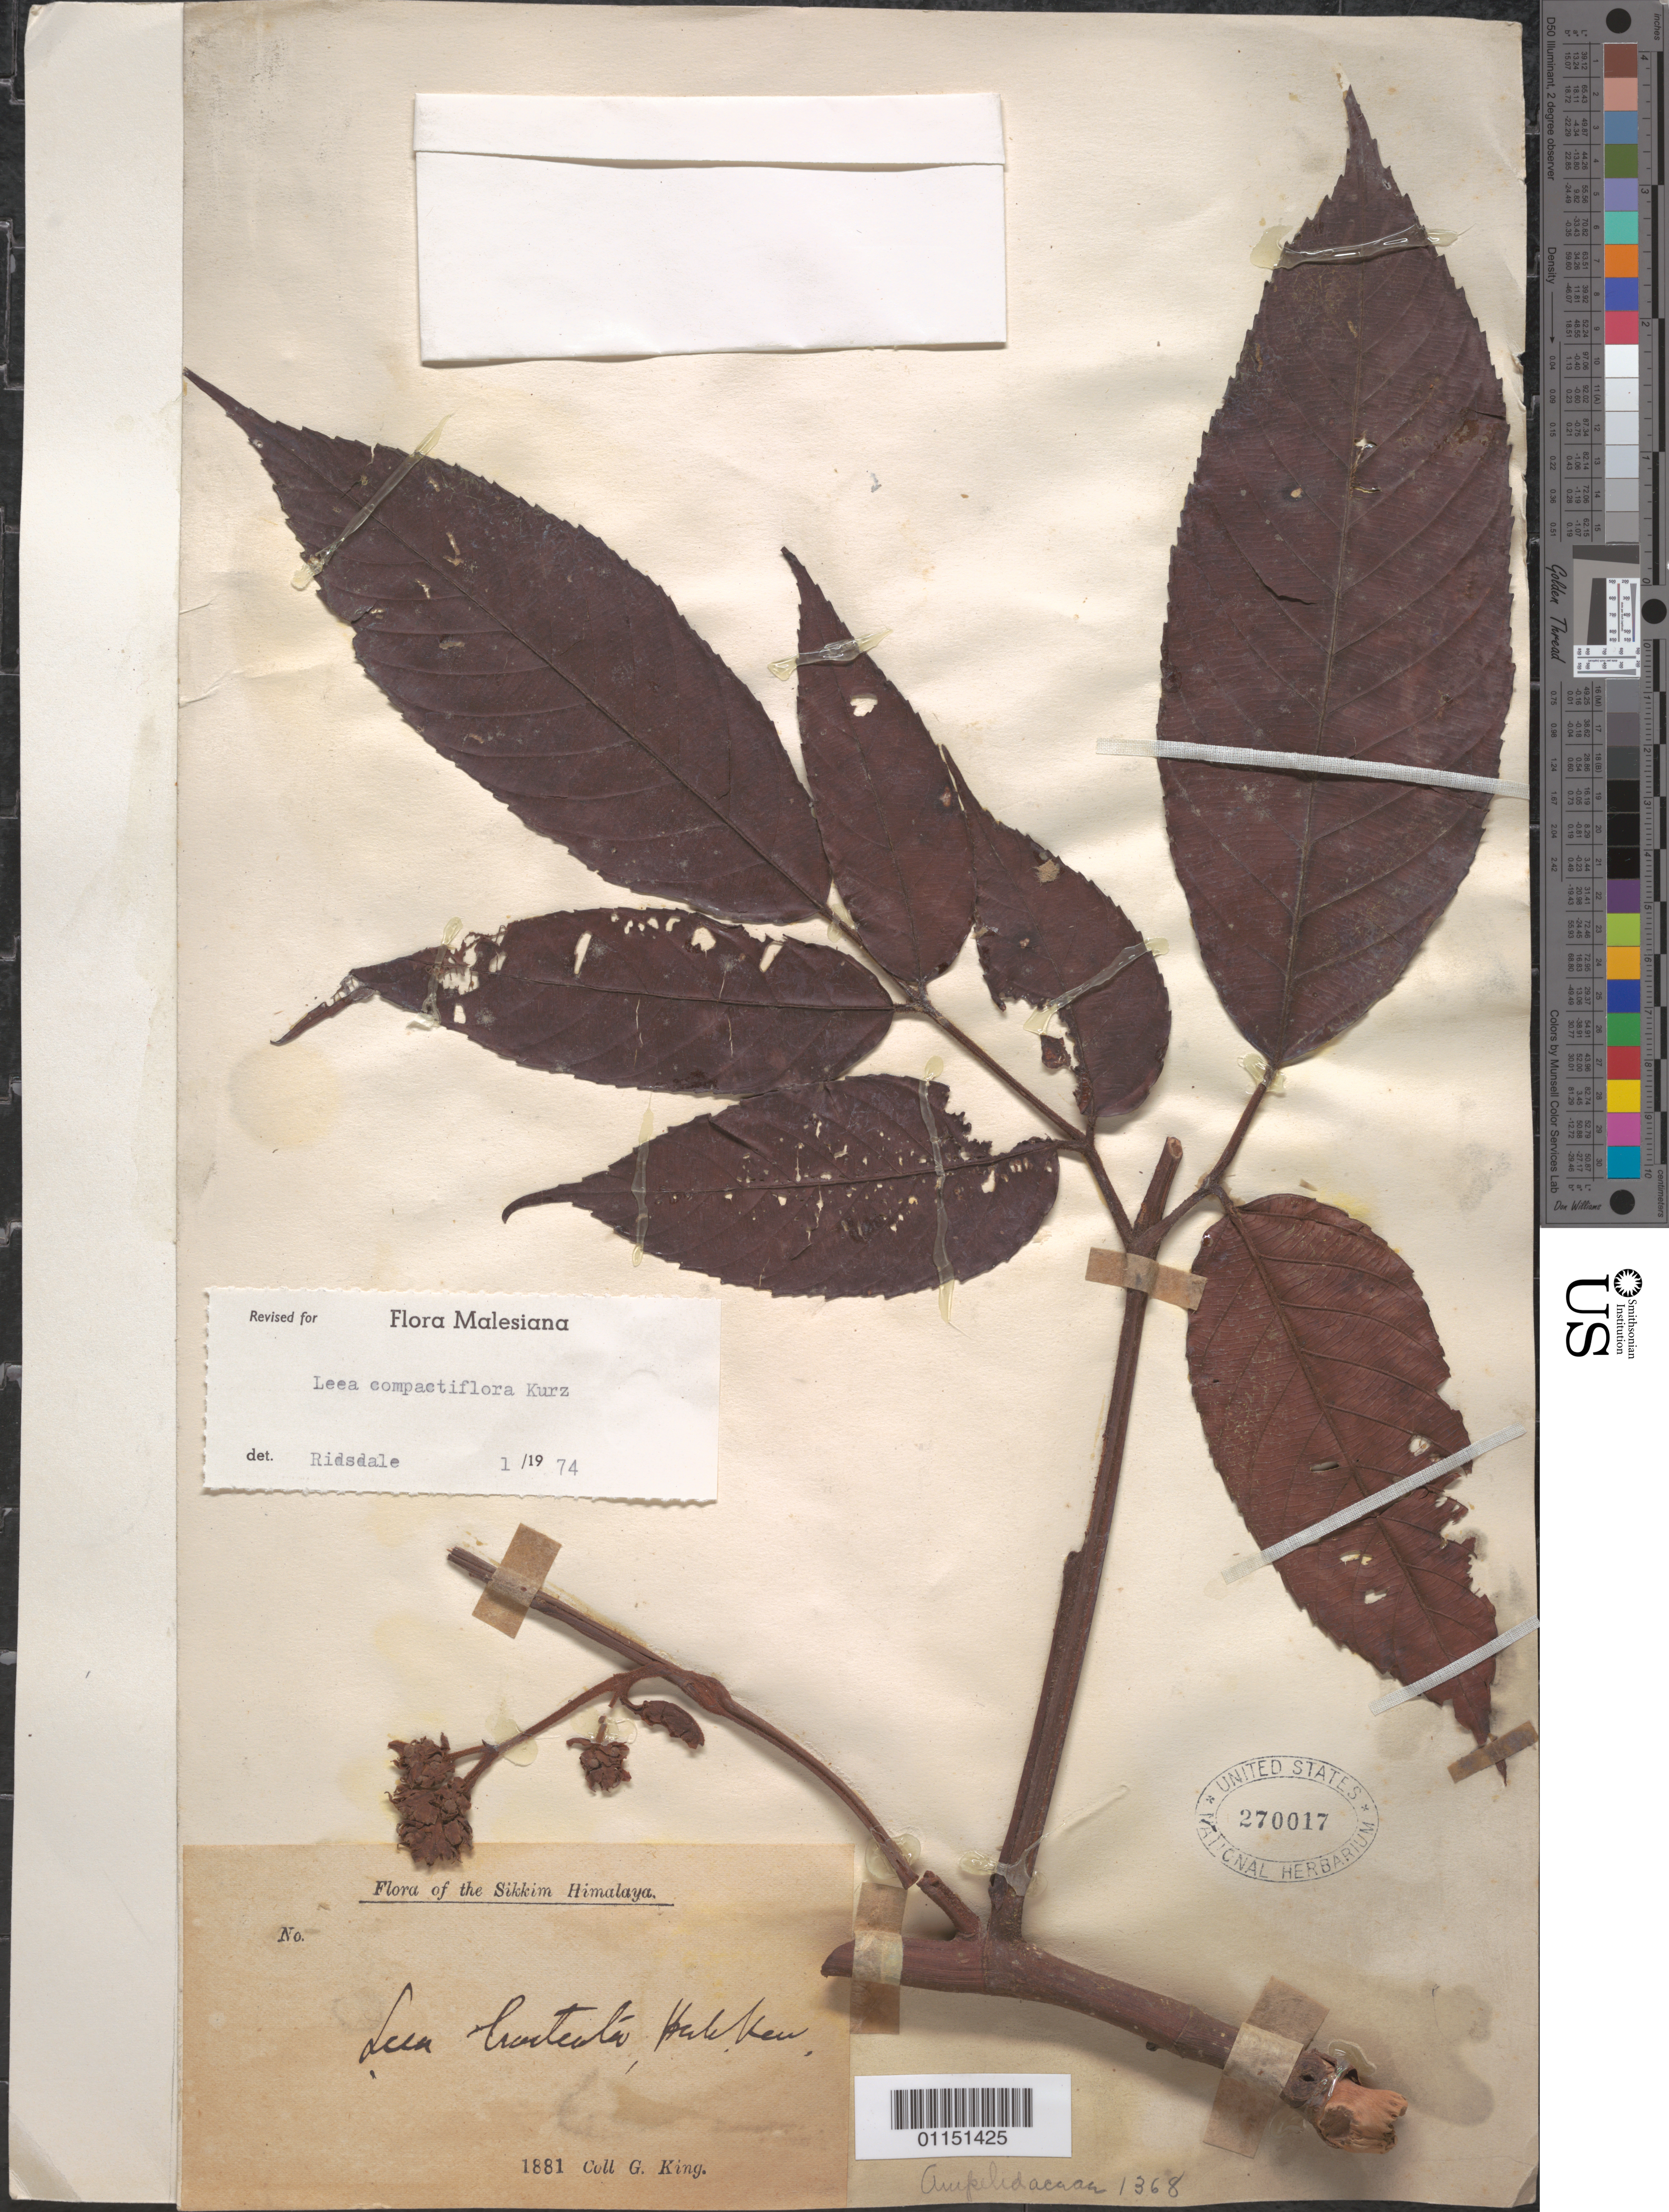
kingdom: Plantae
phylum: Tracheophyta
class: Magnoliopsida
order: Vitales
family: Vitaceae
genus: Leea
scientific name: Leea compactiflora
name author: Kurz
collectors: G. King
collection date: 1881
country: India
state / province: Sikkim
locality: Himalaya.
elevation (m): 1676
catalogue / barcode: US 270017